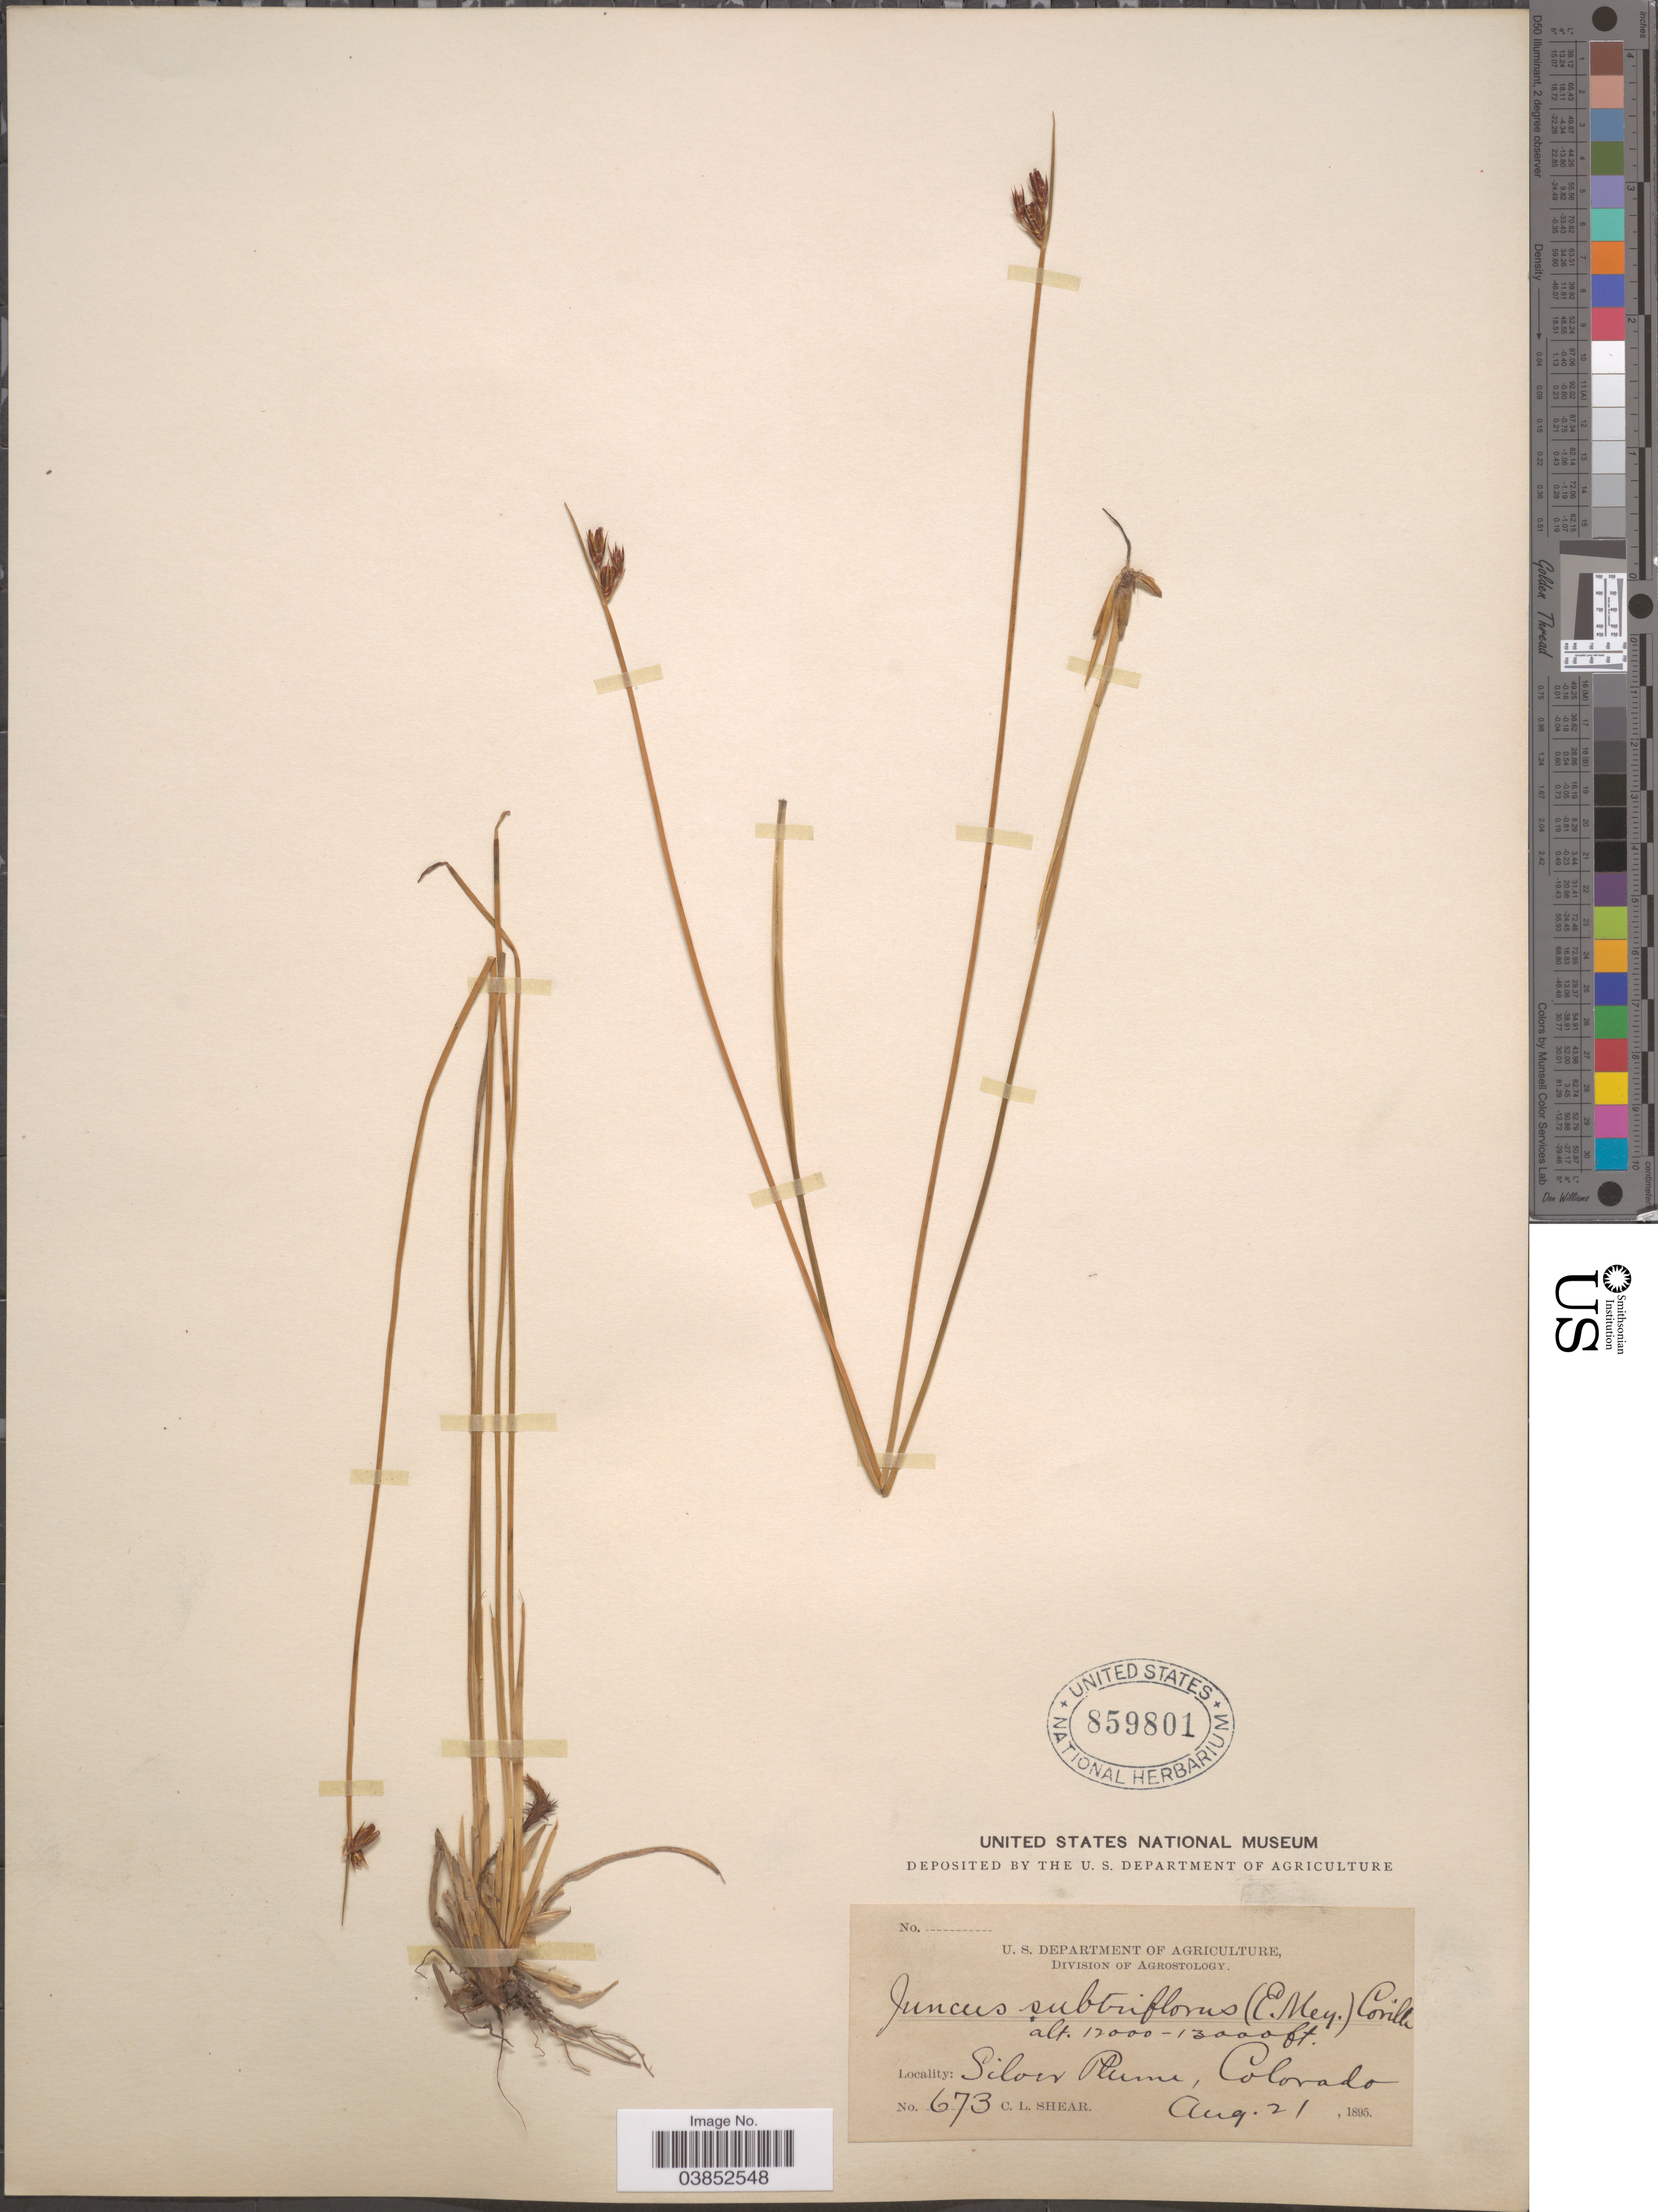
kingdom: Plantae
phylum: Tracheophyta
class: Liliopsida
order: Poales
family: Juncaceae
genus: Juncus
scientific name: Juncus drummondii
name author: E. Mey.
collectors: C. L. Shear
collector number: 673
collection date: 1895-08-21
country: United States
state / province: Colorado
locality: Silver Plume.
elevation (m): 3658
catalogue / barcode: US 859801